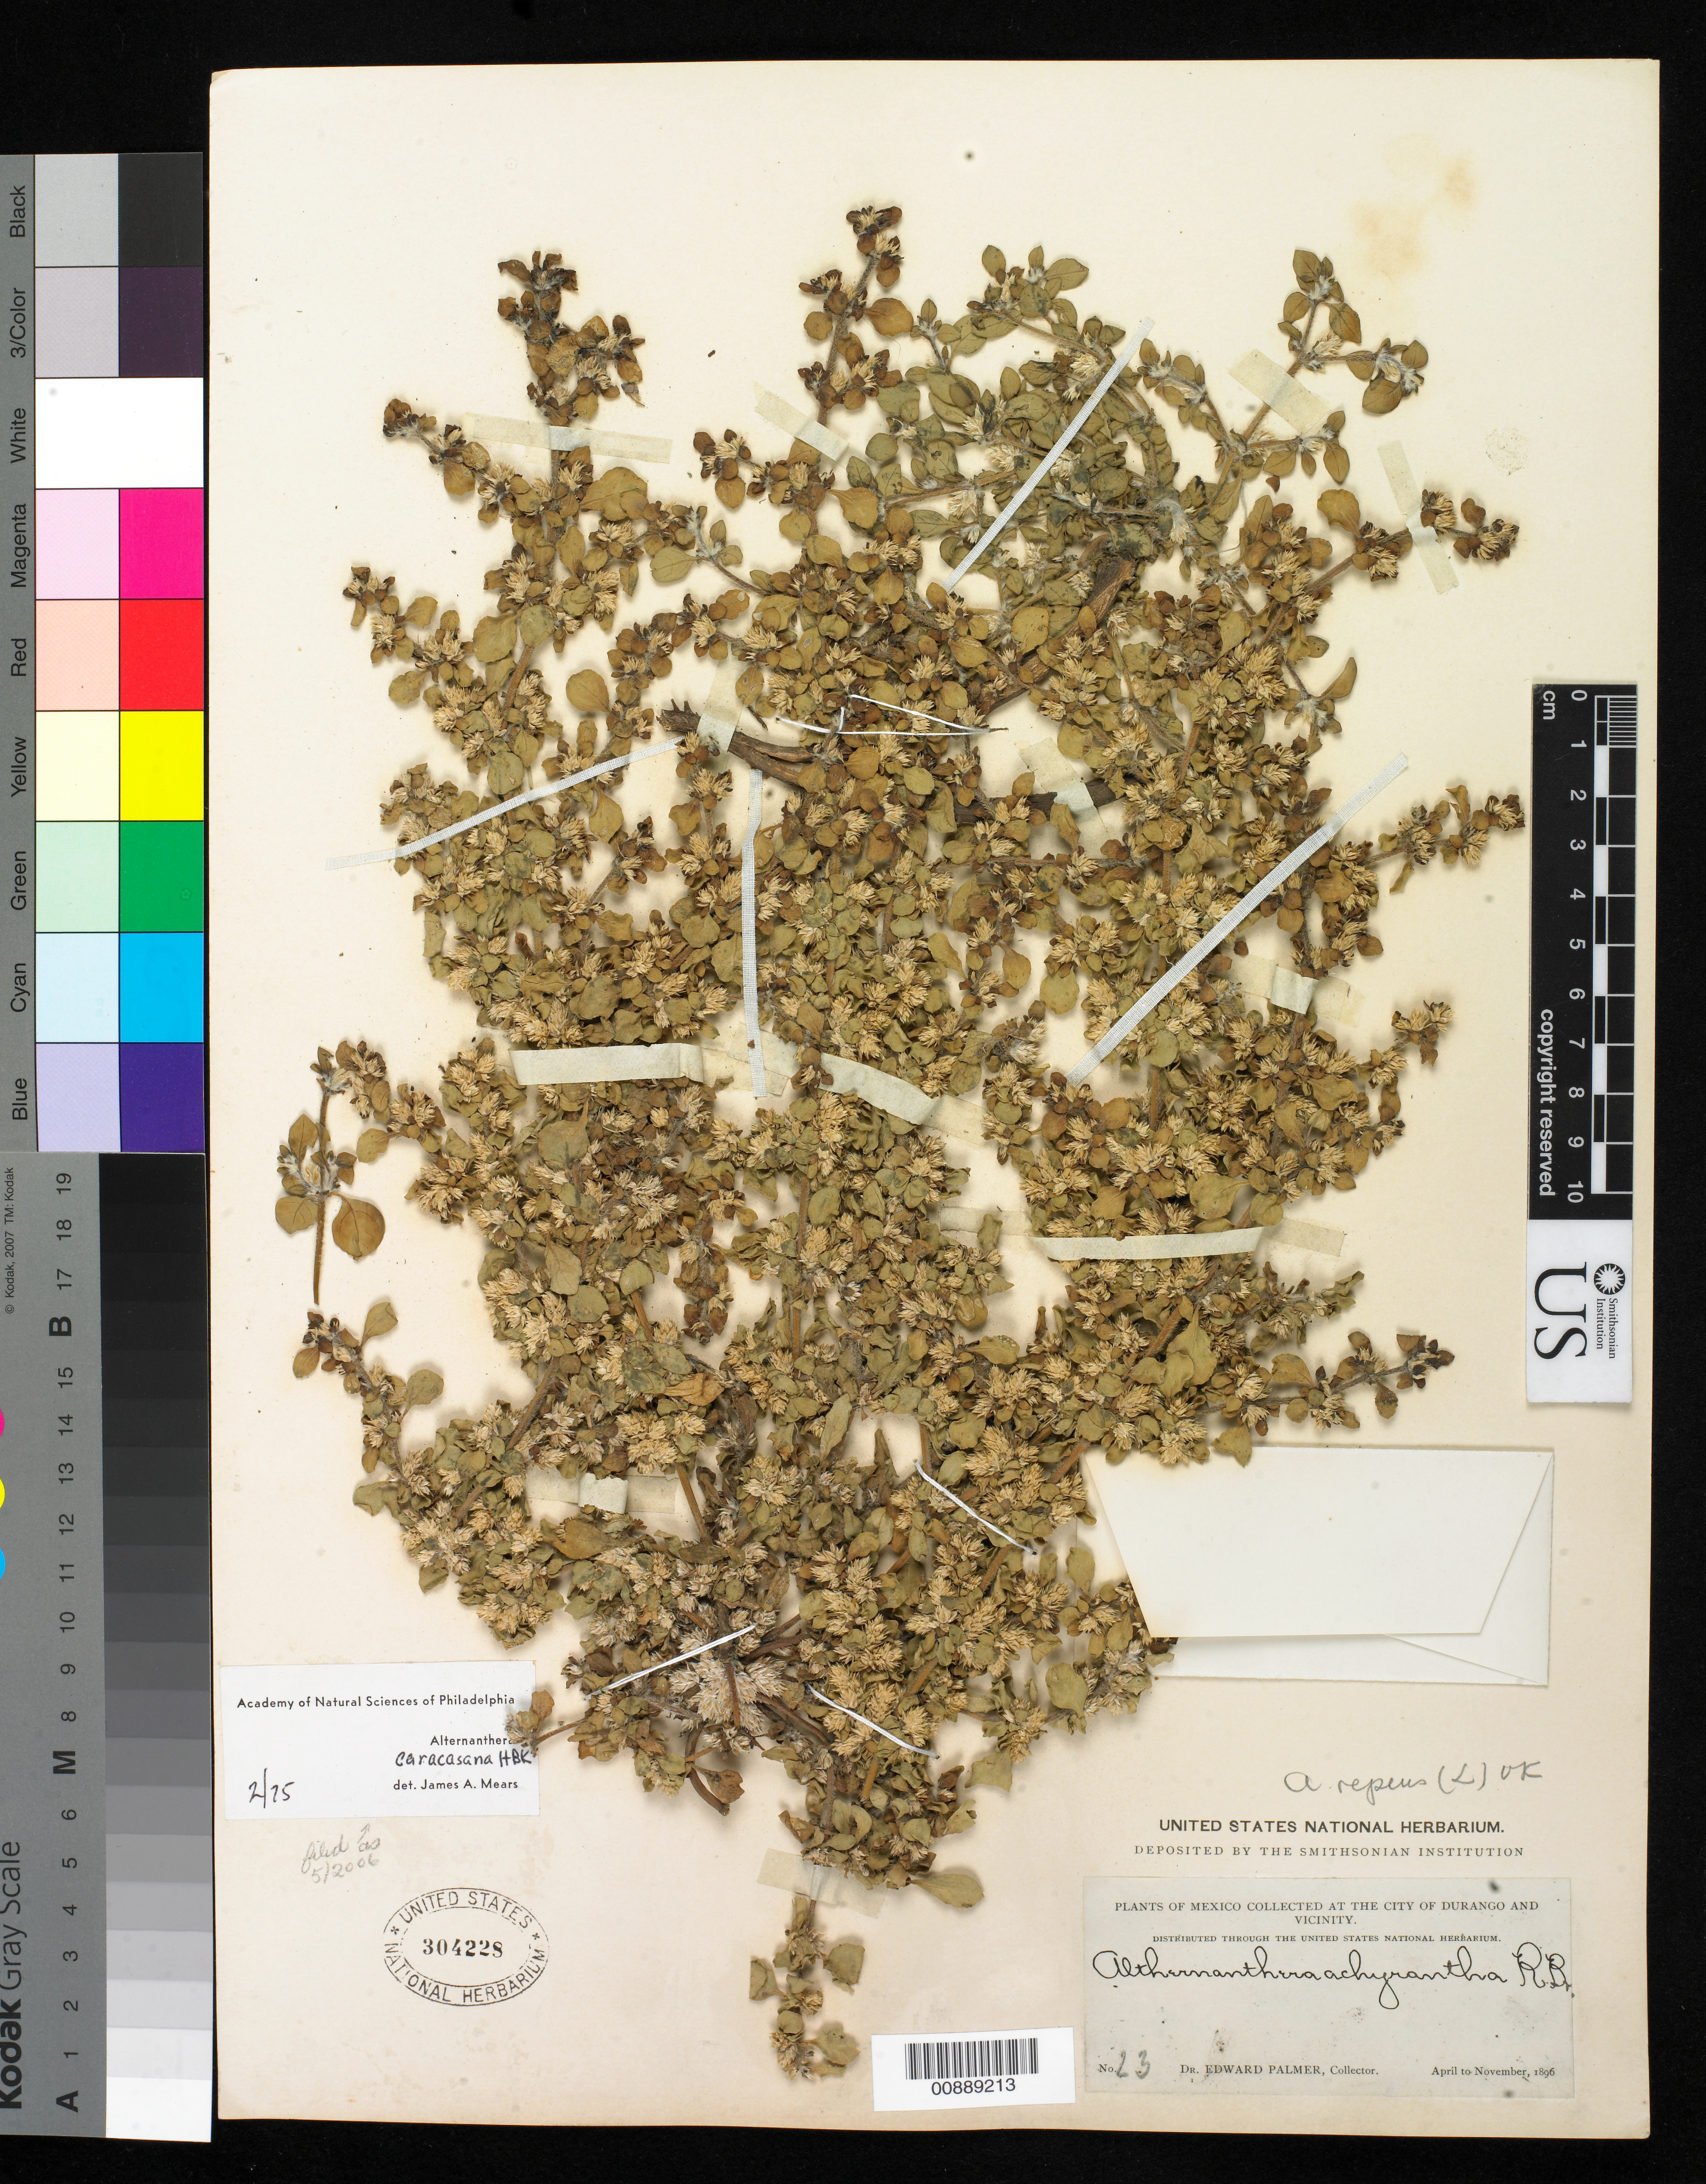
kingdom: Plantae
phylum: Tracheophyta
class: Magnoliopsida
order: Caryophyllales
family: Amaranthaceae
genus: Alternanthera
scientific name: Alternanthera caracasana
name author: Kunth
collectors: E. Palmer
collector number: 23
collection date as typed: Apr 1896 to -- Nov 1896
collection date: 1896-04/1896-11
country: Mexico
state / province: Durango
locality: City of Durango and vicinity.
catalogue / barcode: US 304228